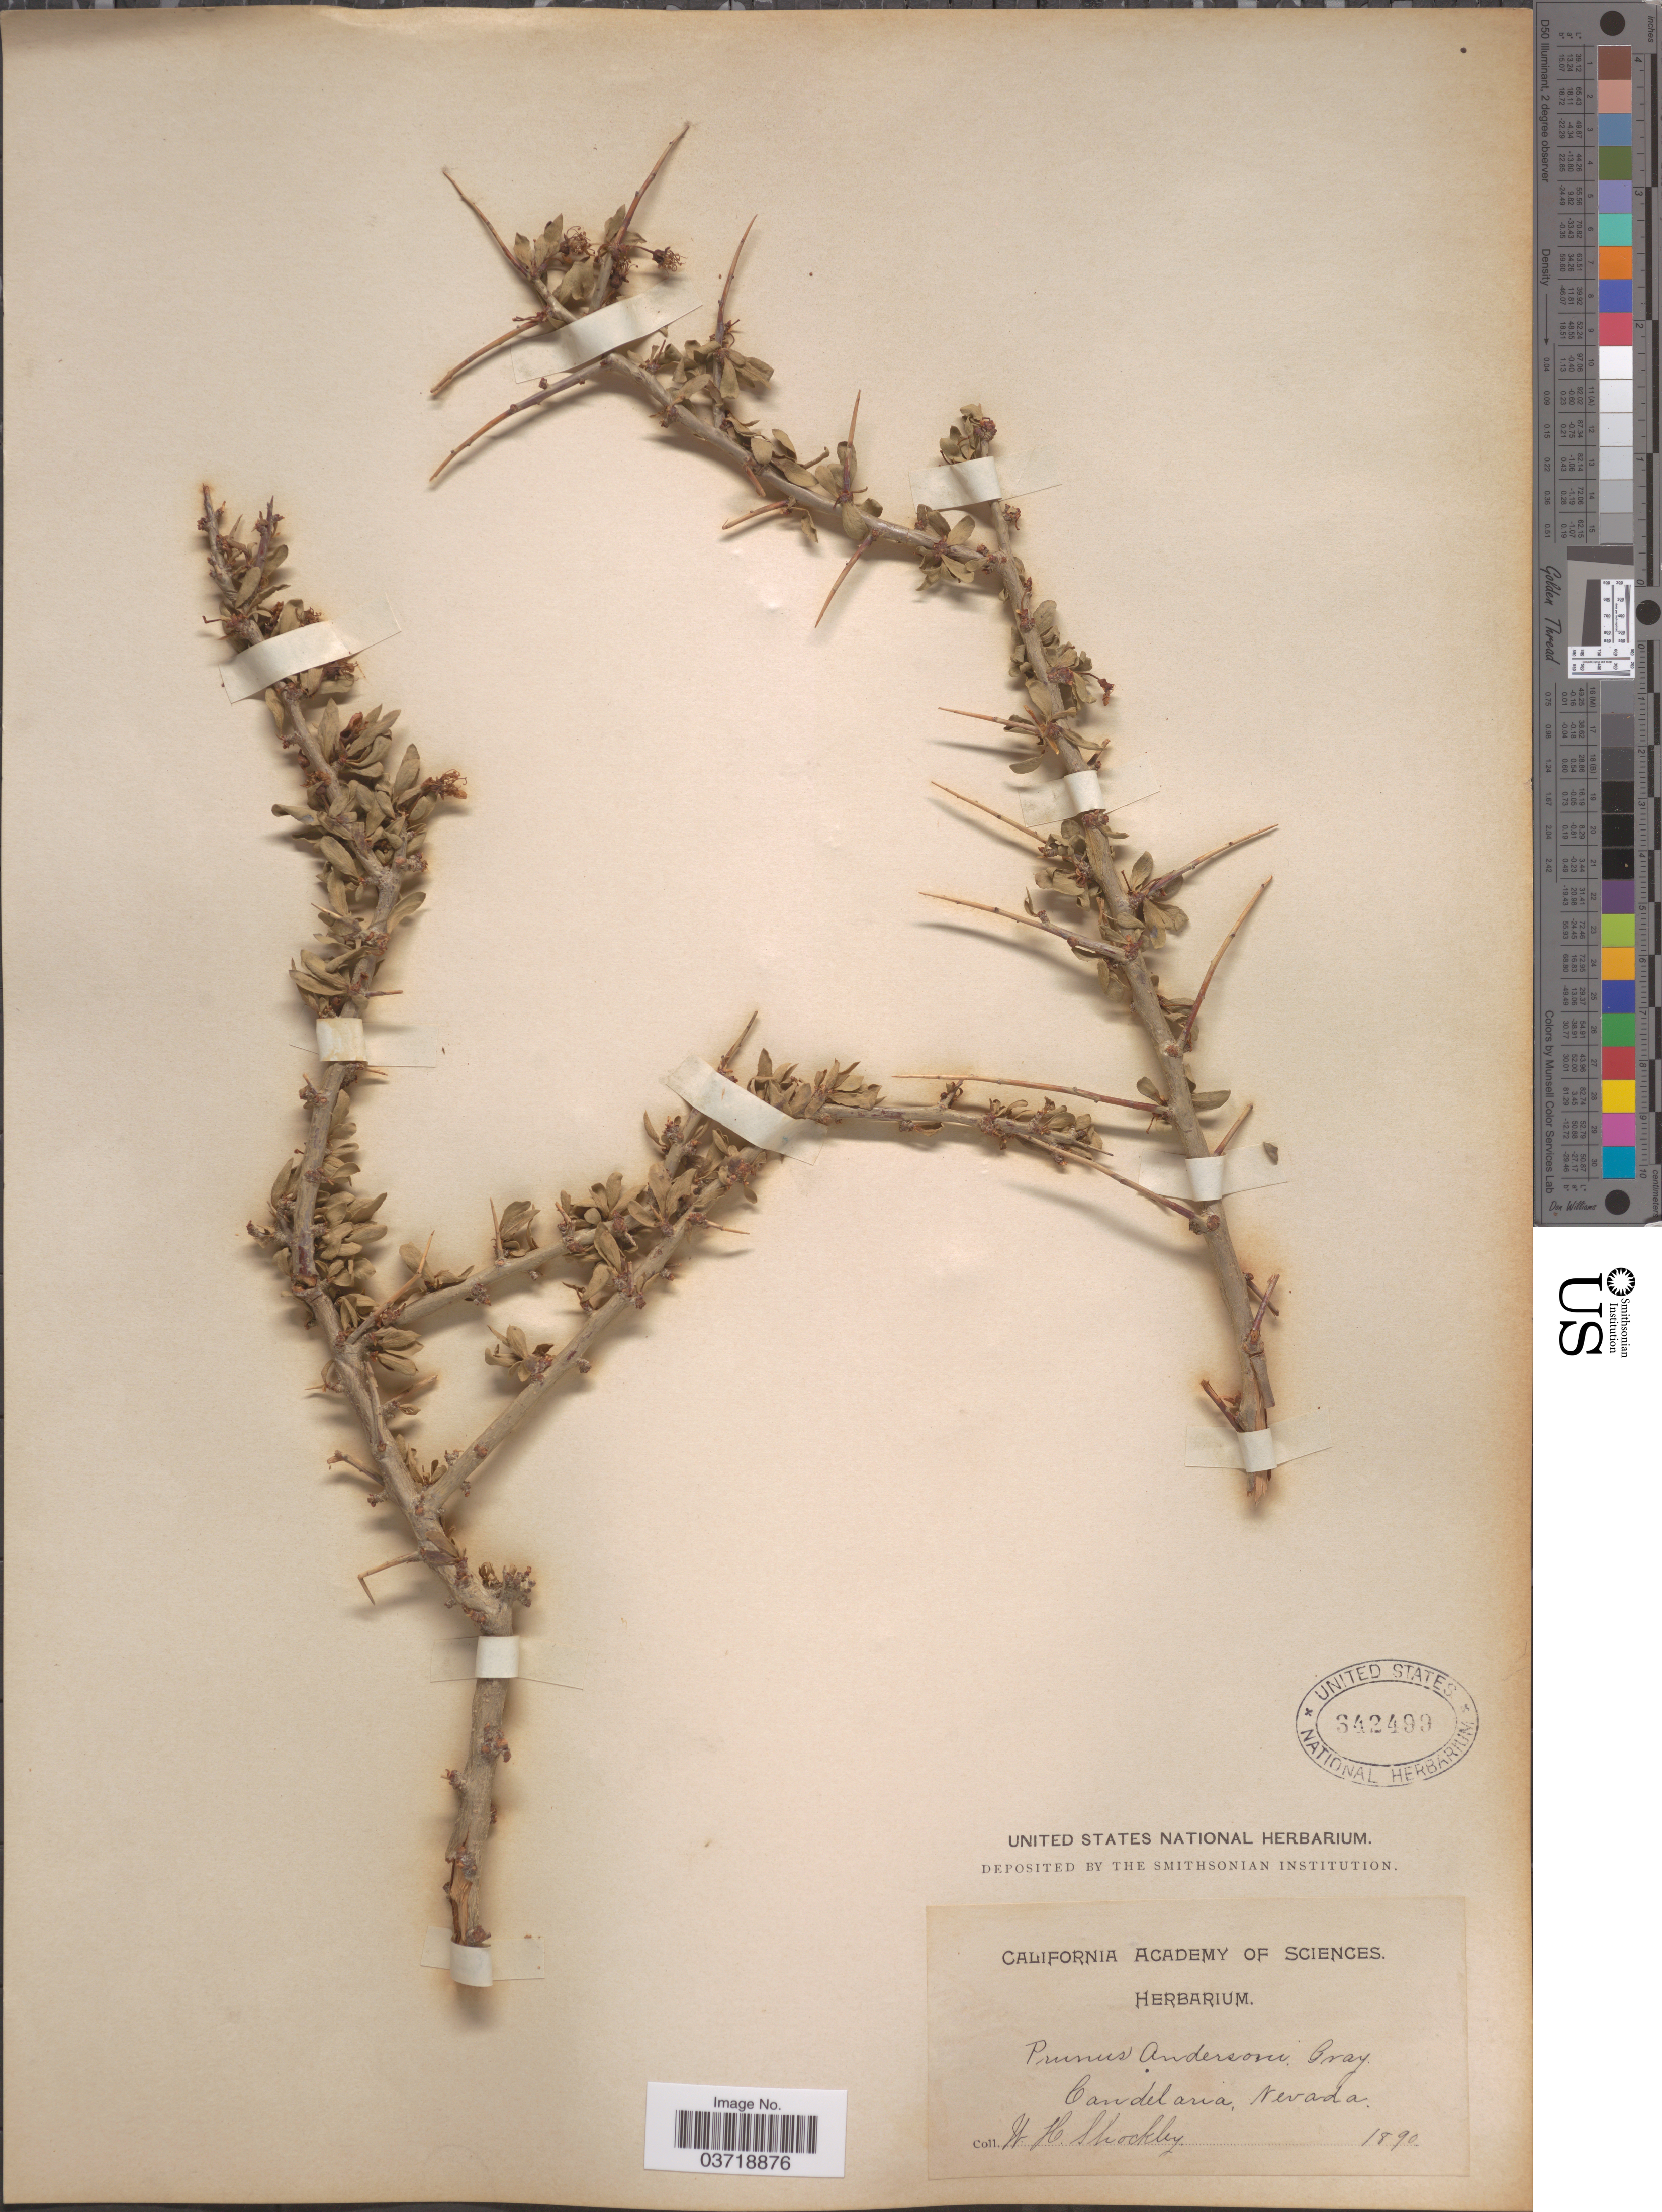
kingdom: Plantae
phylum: Tracheophyta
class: Magnoliopsida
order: Rosales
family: Rosaceae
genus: Prunus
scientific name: Prunus andersonii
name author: A. Gray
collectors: W. Shockley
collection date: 1890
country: United States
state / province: Nevada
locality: Candelaria.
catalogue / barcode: US 342499